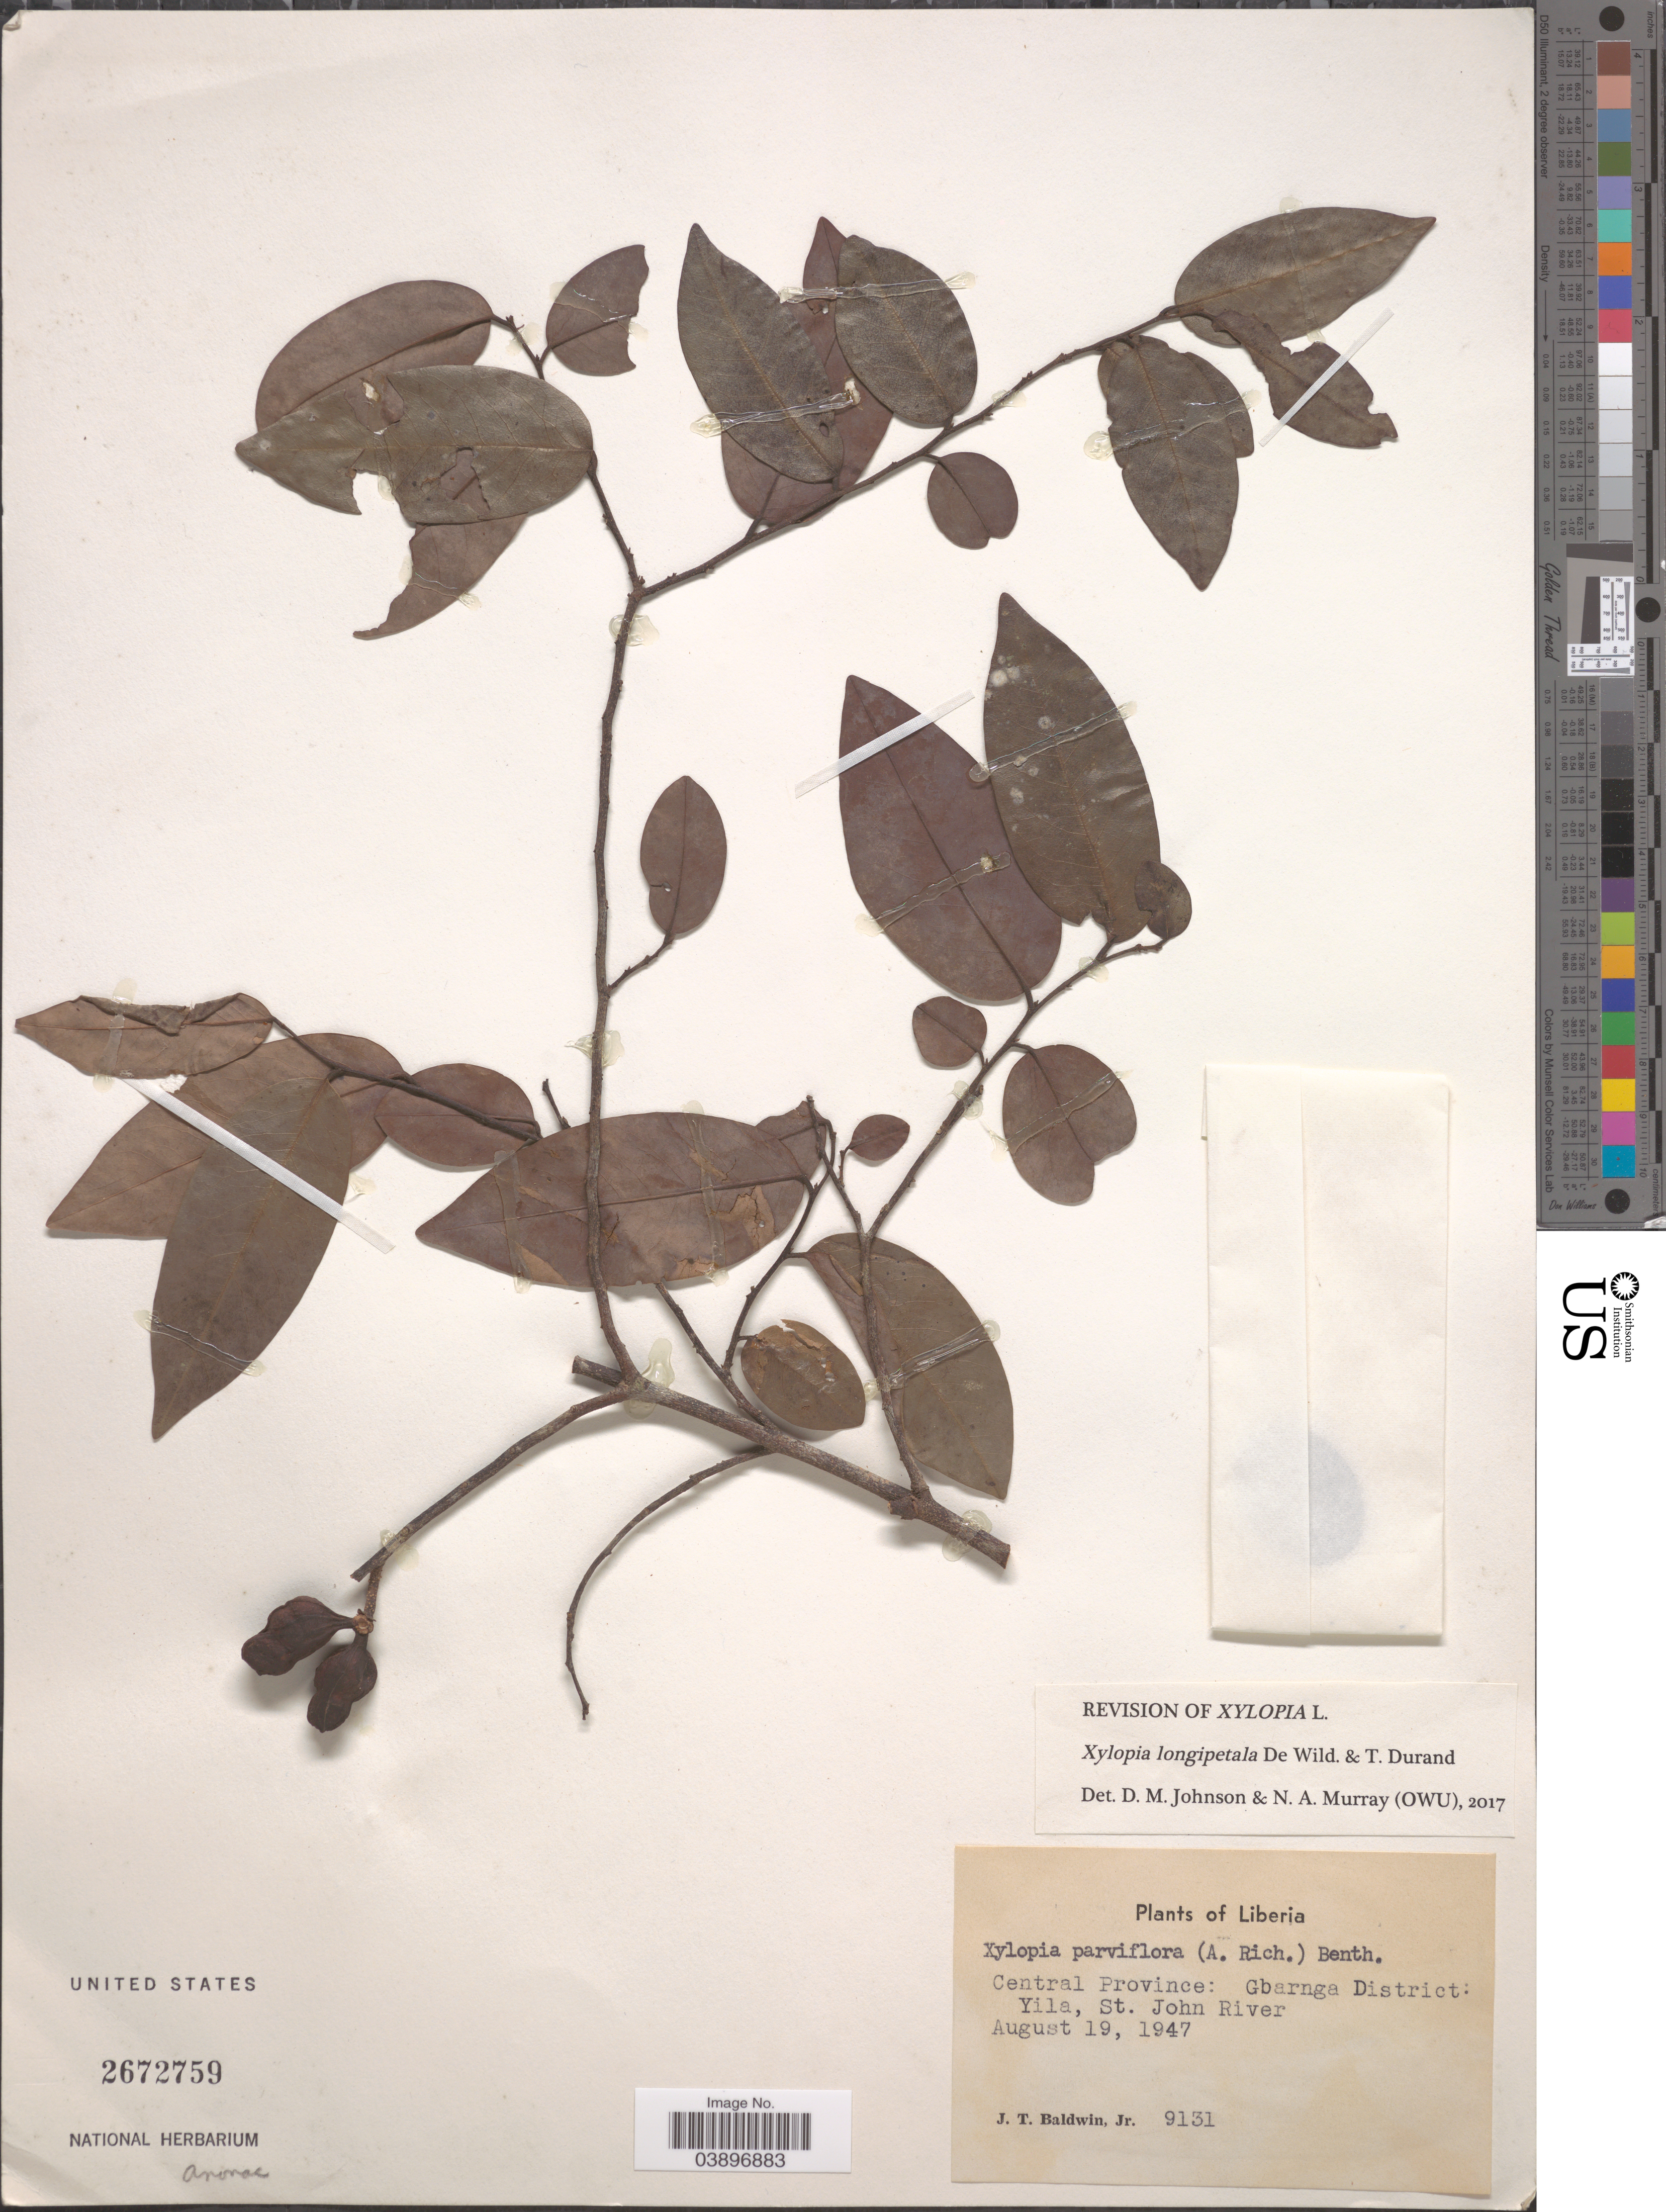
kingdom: Plantae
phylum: Tracheophyta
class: Magnoliopsida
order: Magnoliales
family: Annonaceae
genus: Xylopia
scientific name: Xylopia longipetala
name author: De Wild. & Durand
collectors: J. T. Baldwin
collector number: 9131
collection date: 1947-08-19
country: Liberia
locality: Central Province: Gbarnga District: Yila, St. John River.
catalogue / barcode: US 2672759